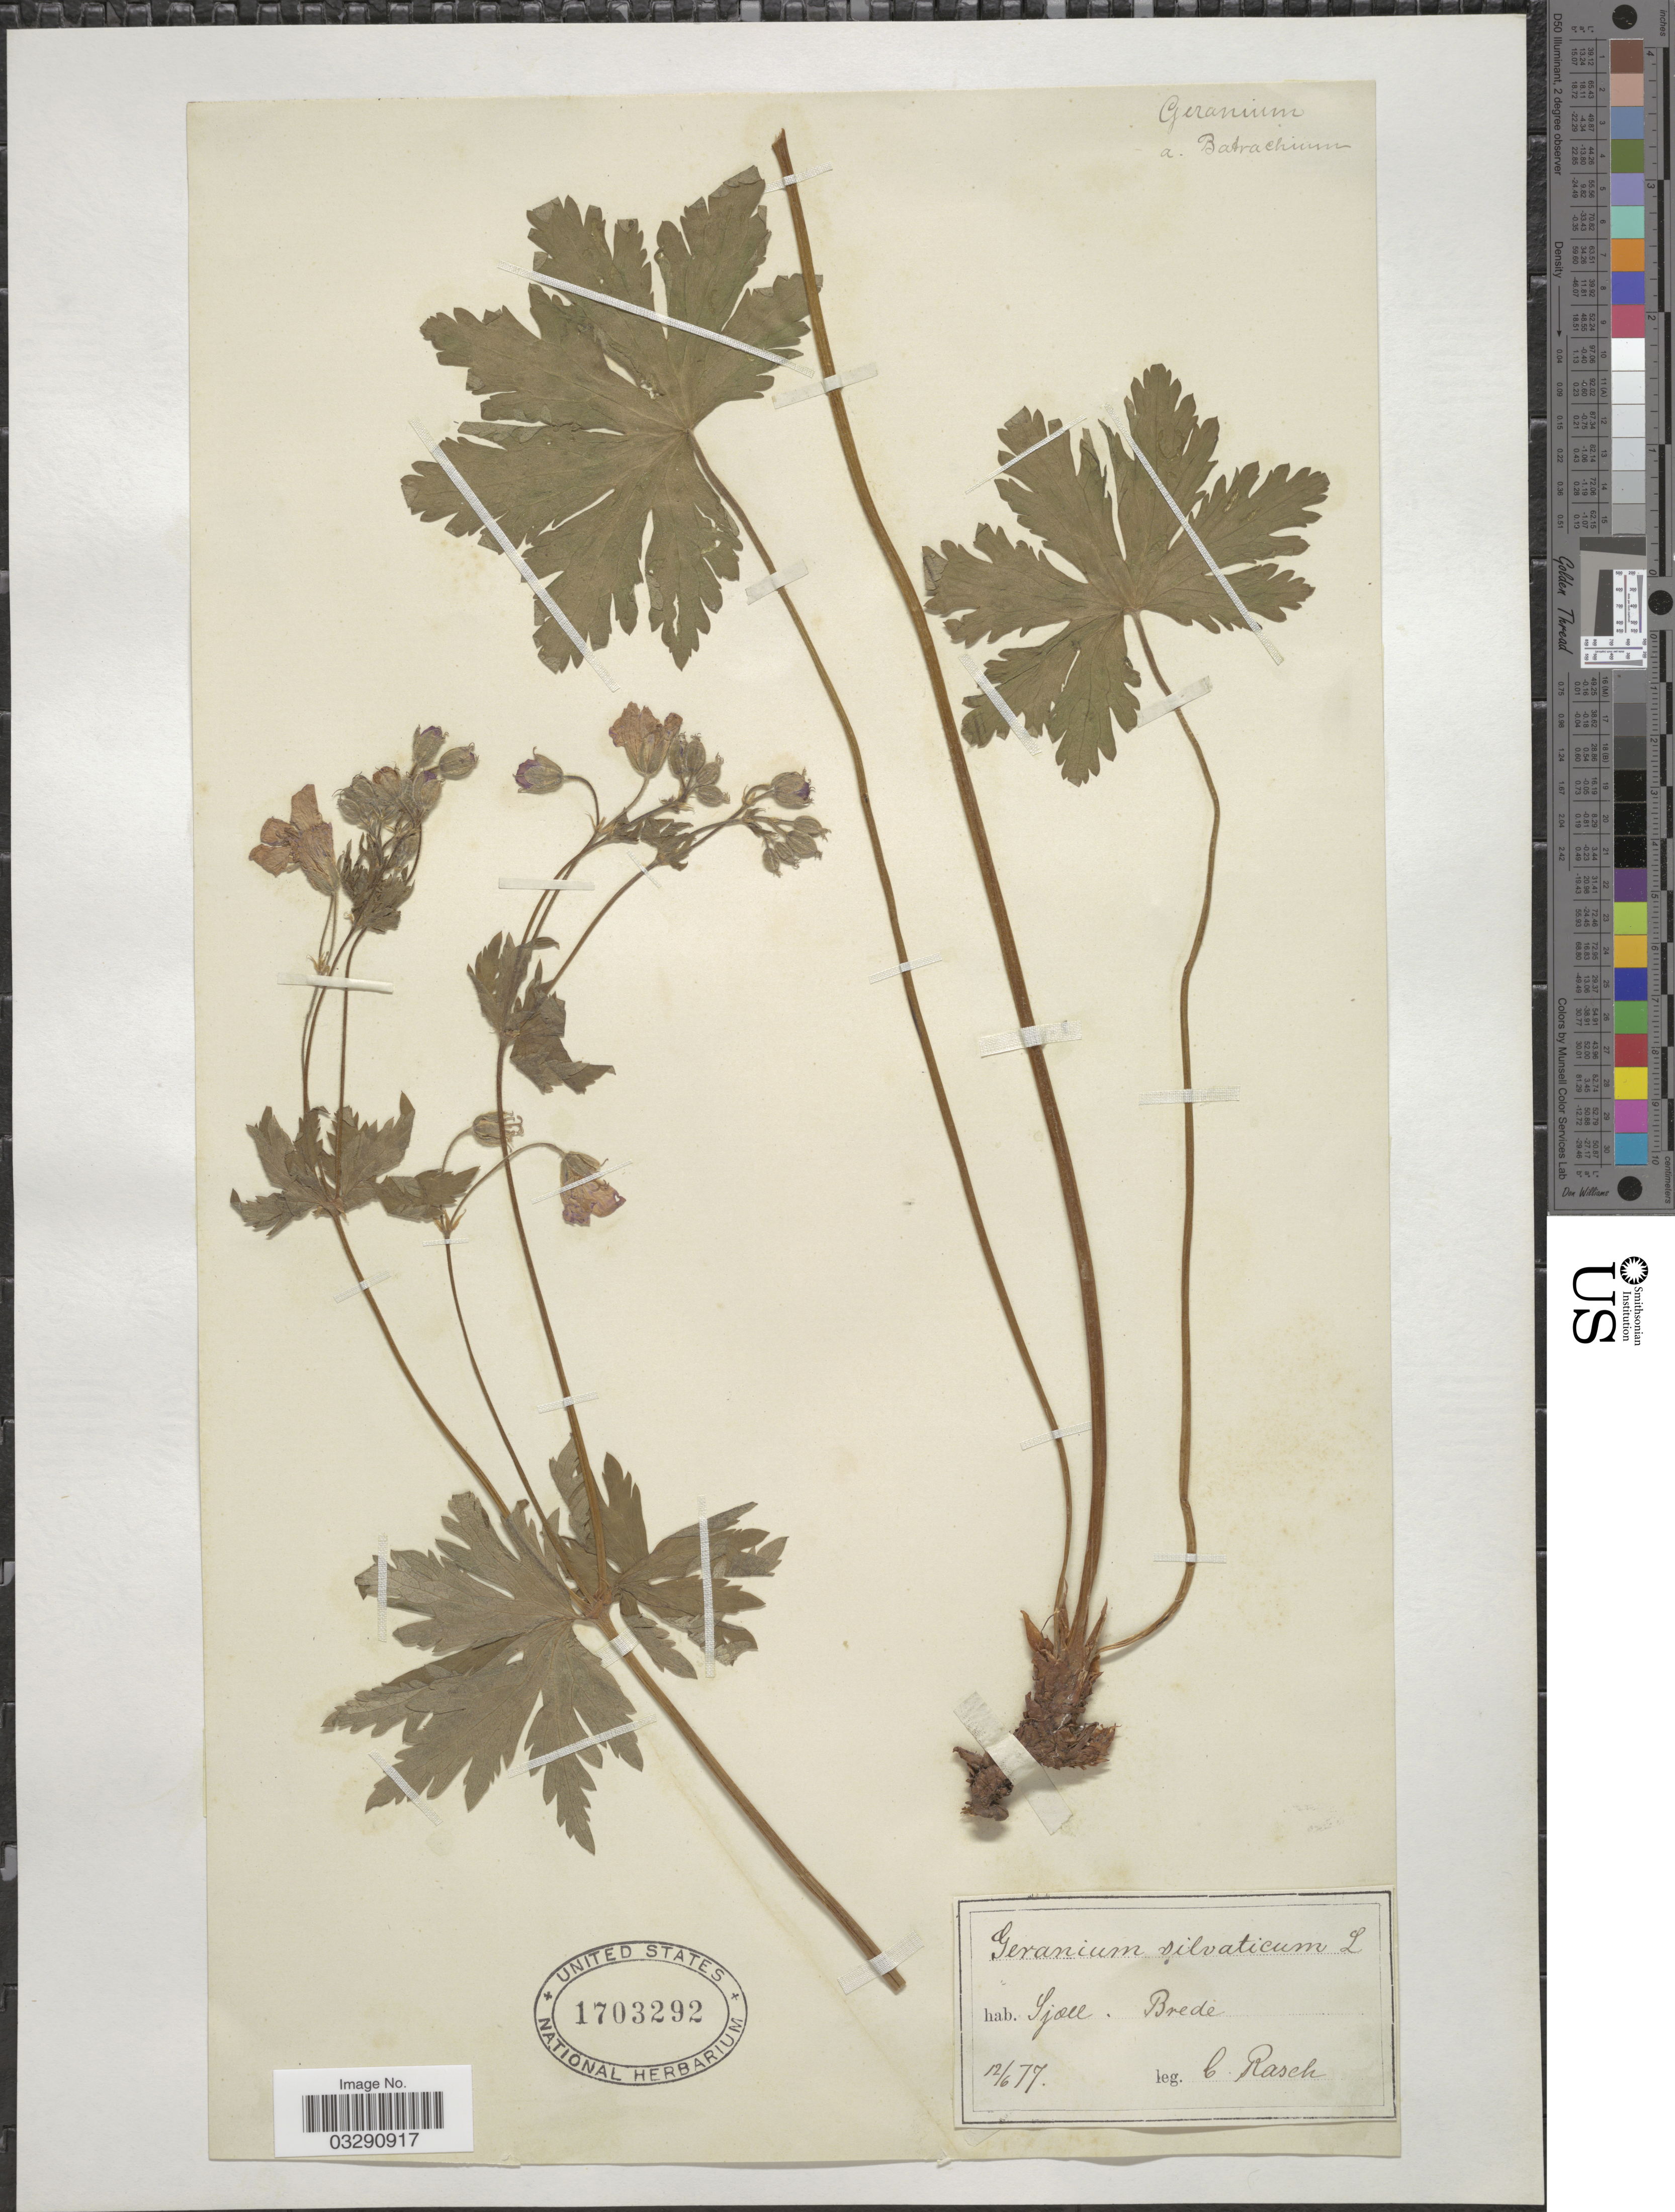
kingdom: Plantae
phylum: Tracheophyta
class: Magnoliopsida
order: Geraniales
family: Geraniaceae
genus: Geranium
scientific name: Geranium silvaticum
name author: L.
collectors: C. Rasch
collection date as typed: Transcribed d/m/y: 12/6/77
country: Denmark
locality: Sjæll. Brede.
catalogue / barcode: US 1703292